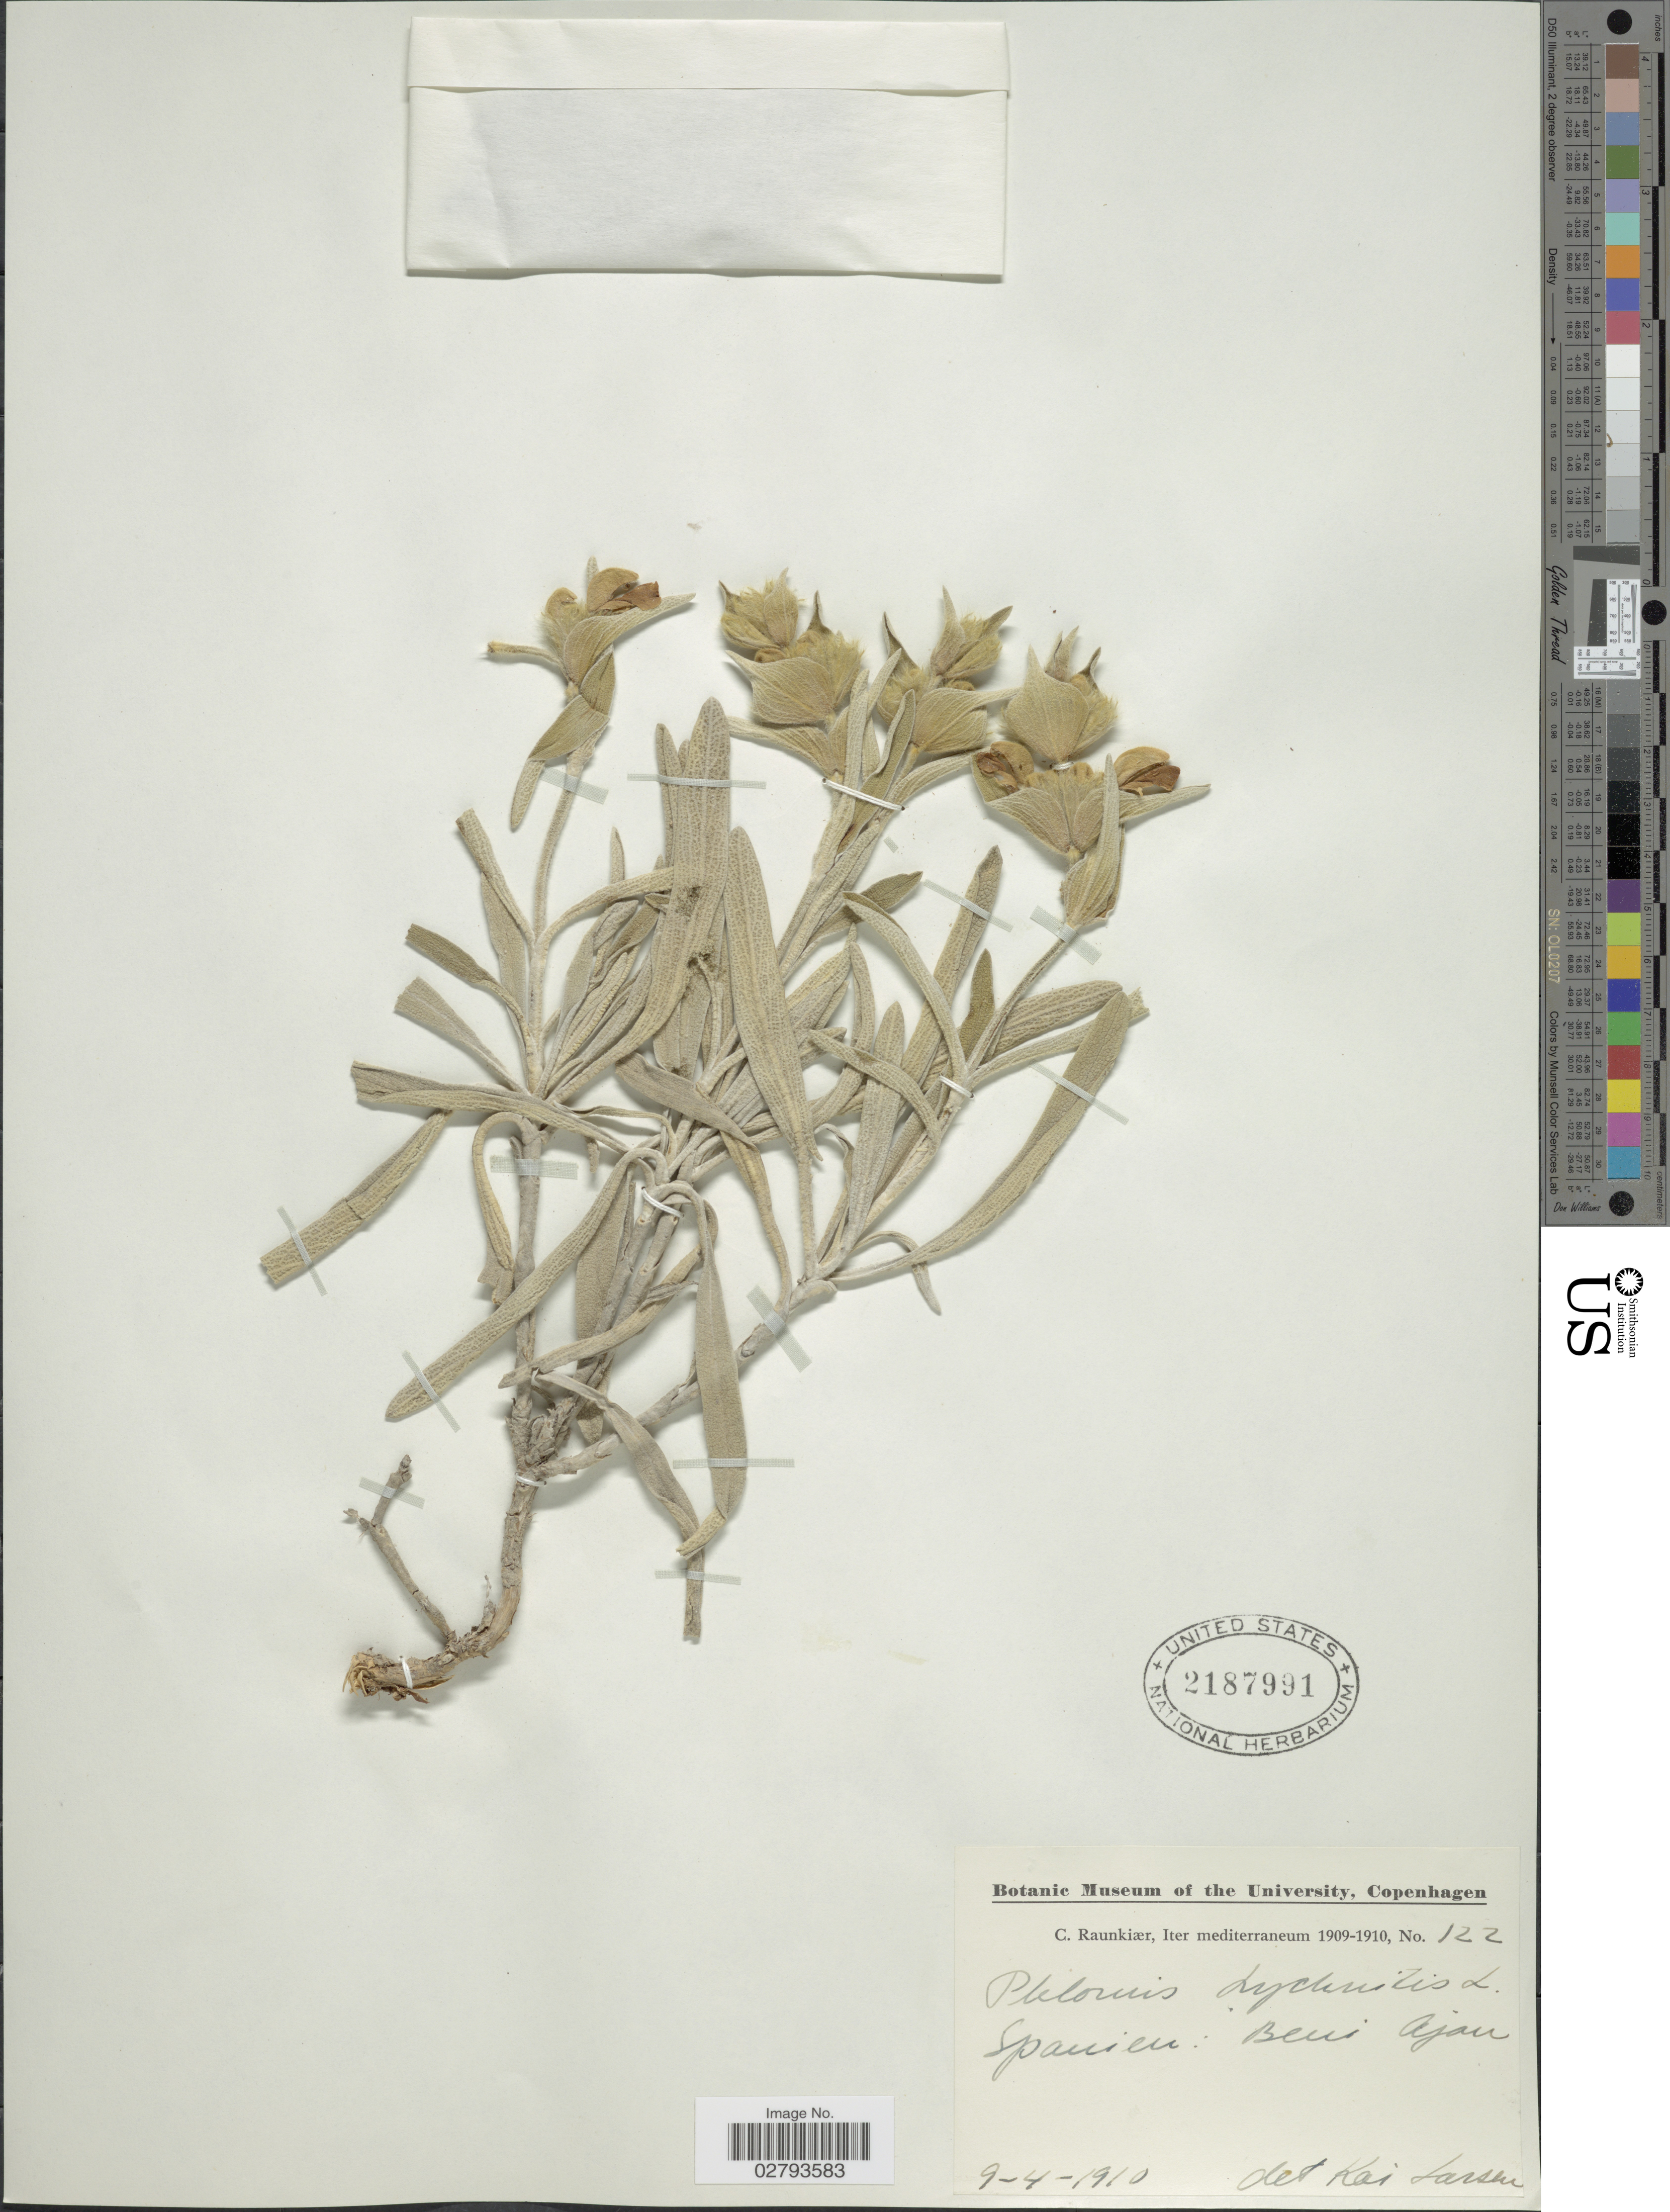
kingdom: Plantae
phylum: Tracheophyta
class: Magnoliopsida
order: Lamiales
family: Lamiaceae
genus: Phlomis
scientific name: Phlomis lychnitis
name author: L.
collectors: C. Raunkier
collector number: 122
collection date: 1910-04-09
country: Spain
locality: Mediterraneum. Beni Ajan.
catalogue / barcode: US 2187991